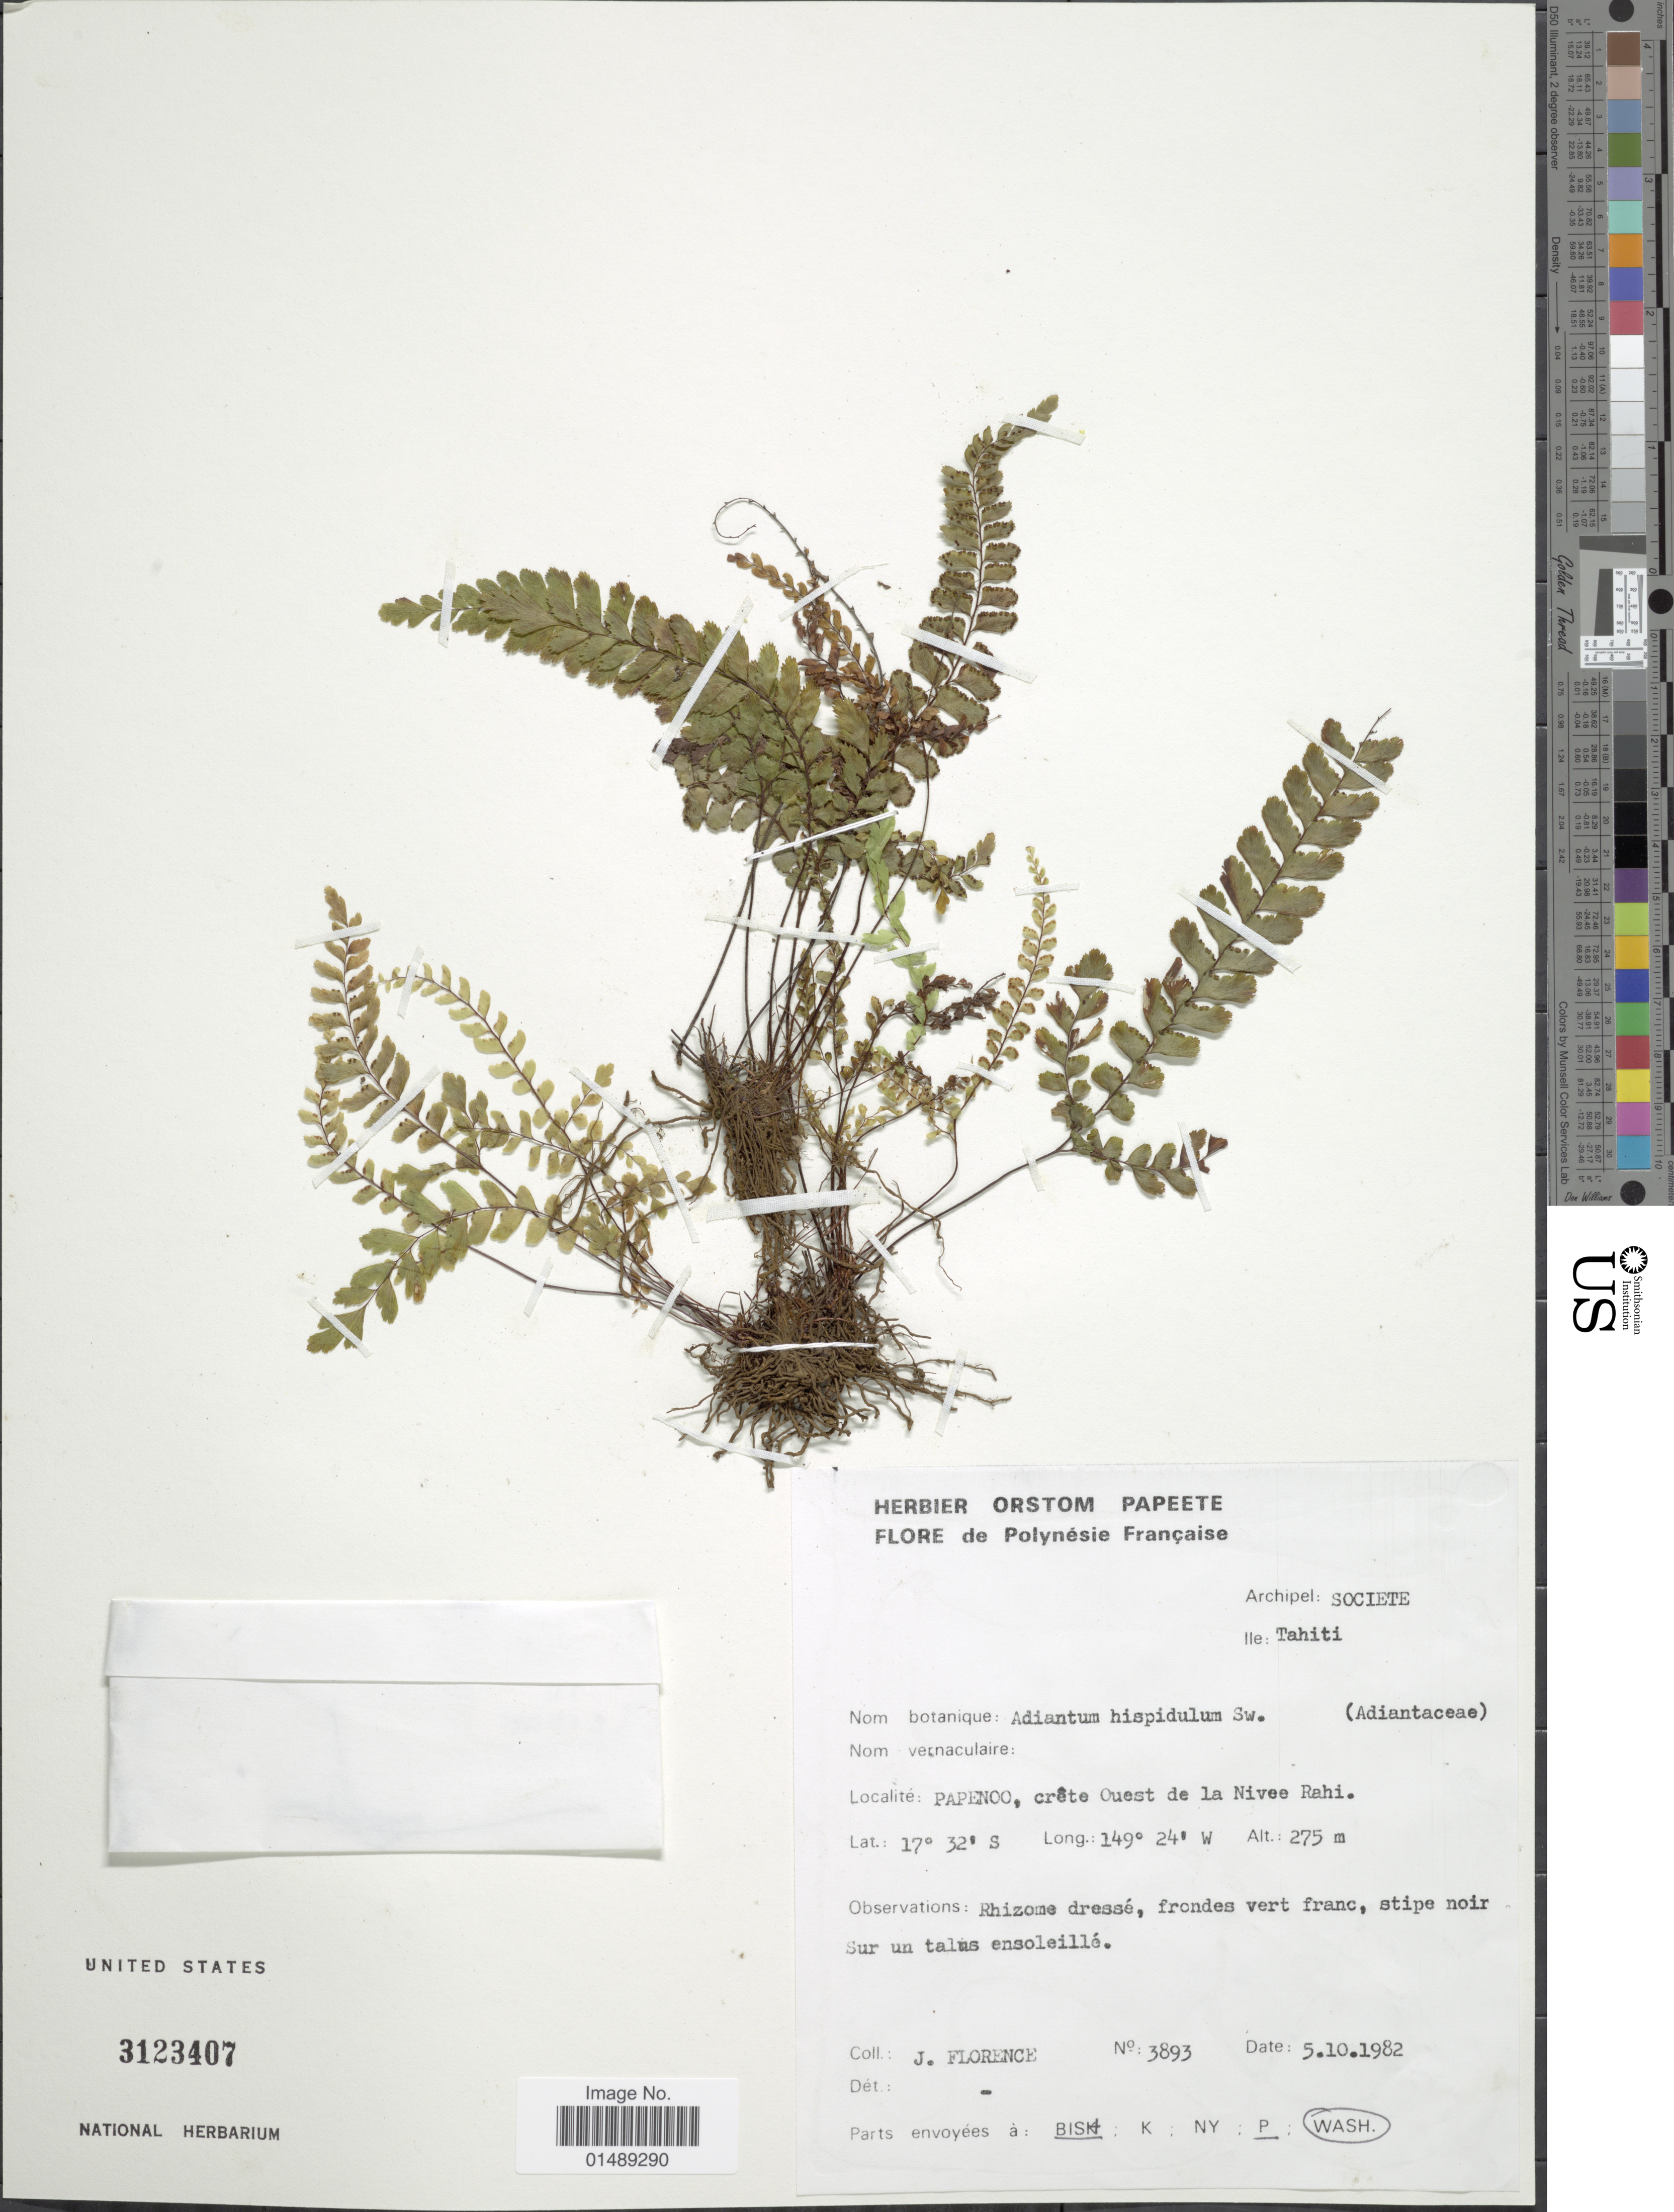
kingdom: Plantae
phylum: Tracheophyta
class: Polypodiopsida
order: Polypodiales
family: Pteridaceae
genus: Adiantum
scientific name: Adiantum hispidulum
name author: Sw.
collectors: J. Florence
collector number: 3893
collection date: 1982-10-05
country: French Polynesia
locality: French Polynesia, Archipel: Societe, Ile: Tahiti, Papenoo, crete de la Nivee Rahi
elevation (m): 275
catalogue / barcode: US 3123407